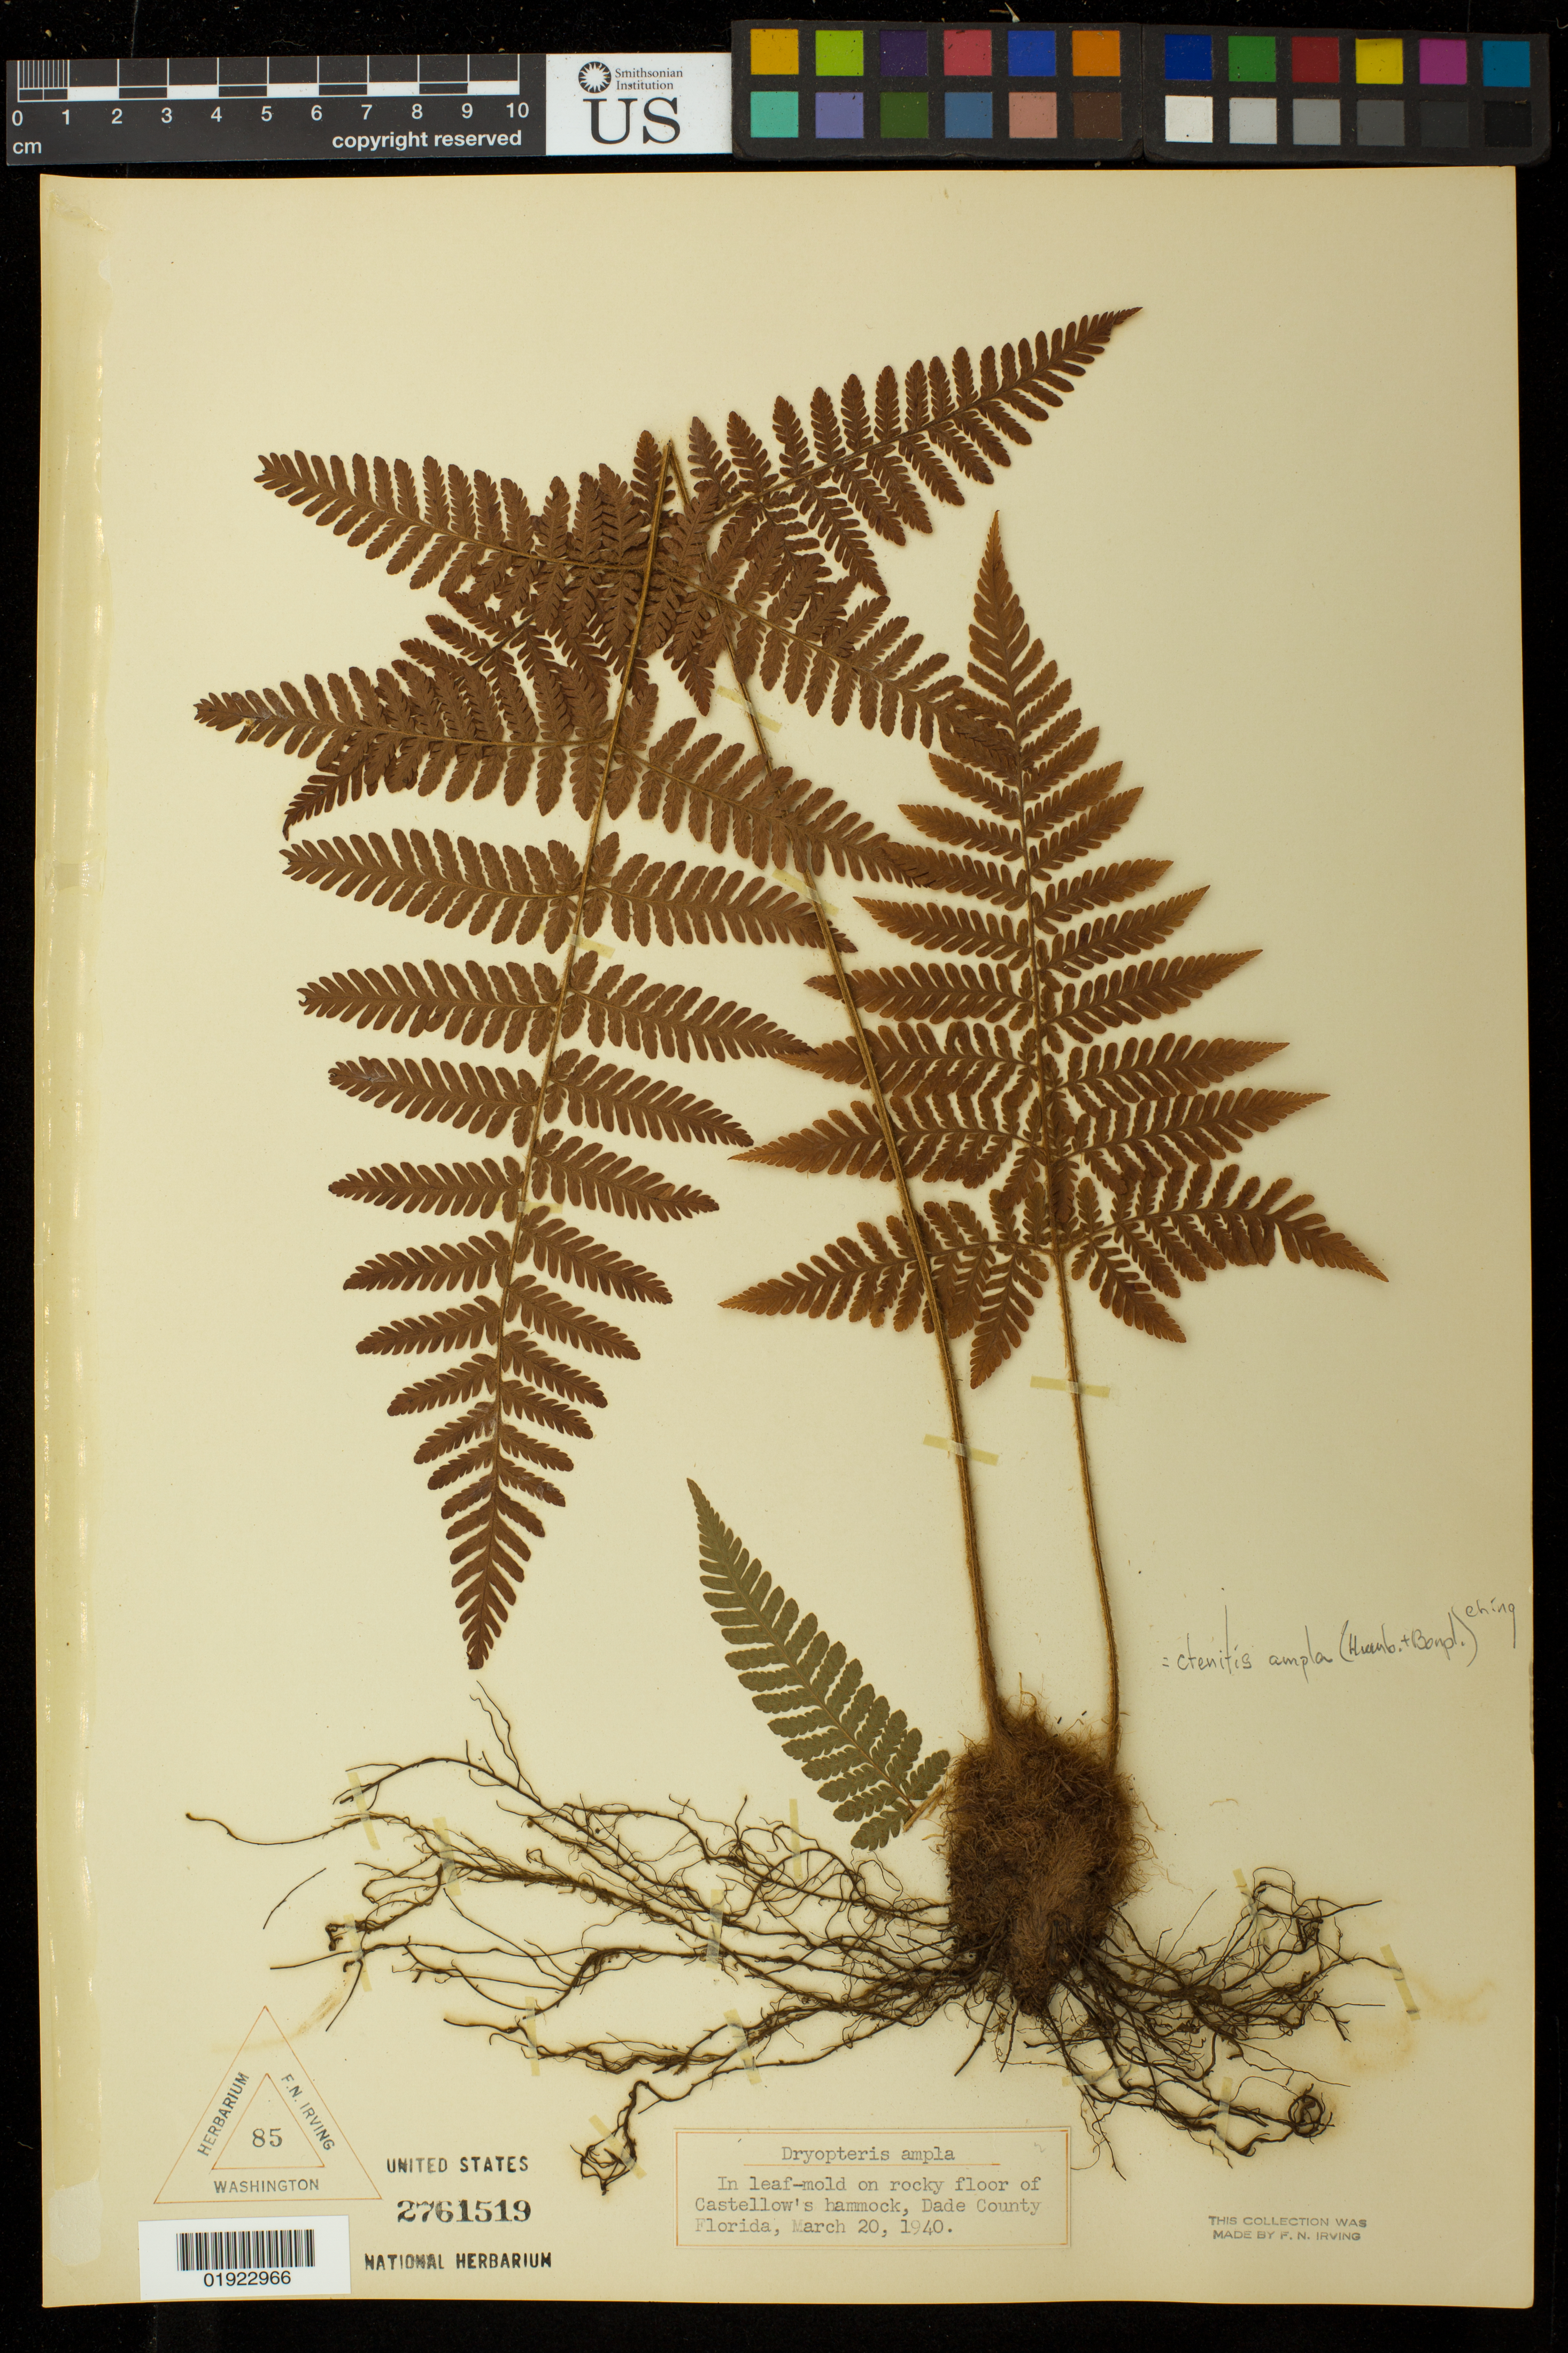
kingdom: Plantae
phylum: Tracheophyta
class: Polypodiopsida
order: Polypodiales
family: Dryopteridaceae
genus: Ctenitis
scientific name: Ctenitis ampla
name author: (Humb. & Bonpl. ex Willd.) Ching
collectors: F. Irving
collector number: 85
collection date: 1940-03-20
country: United States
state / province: Florida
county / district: Dade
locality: Castellow's hammock.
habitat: In leaf mold on rocky floor.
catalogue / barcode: US 2761519